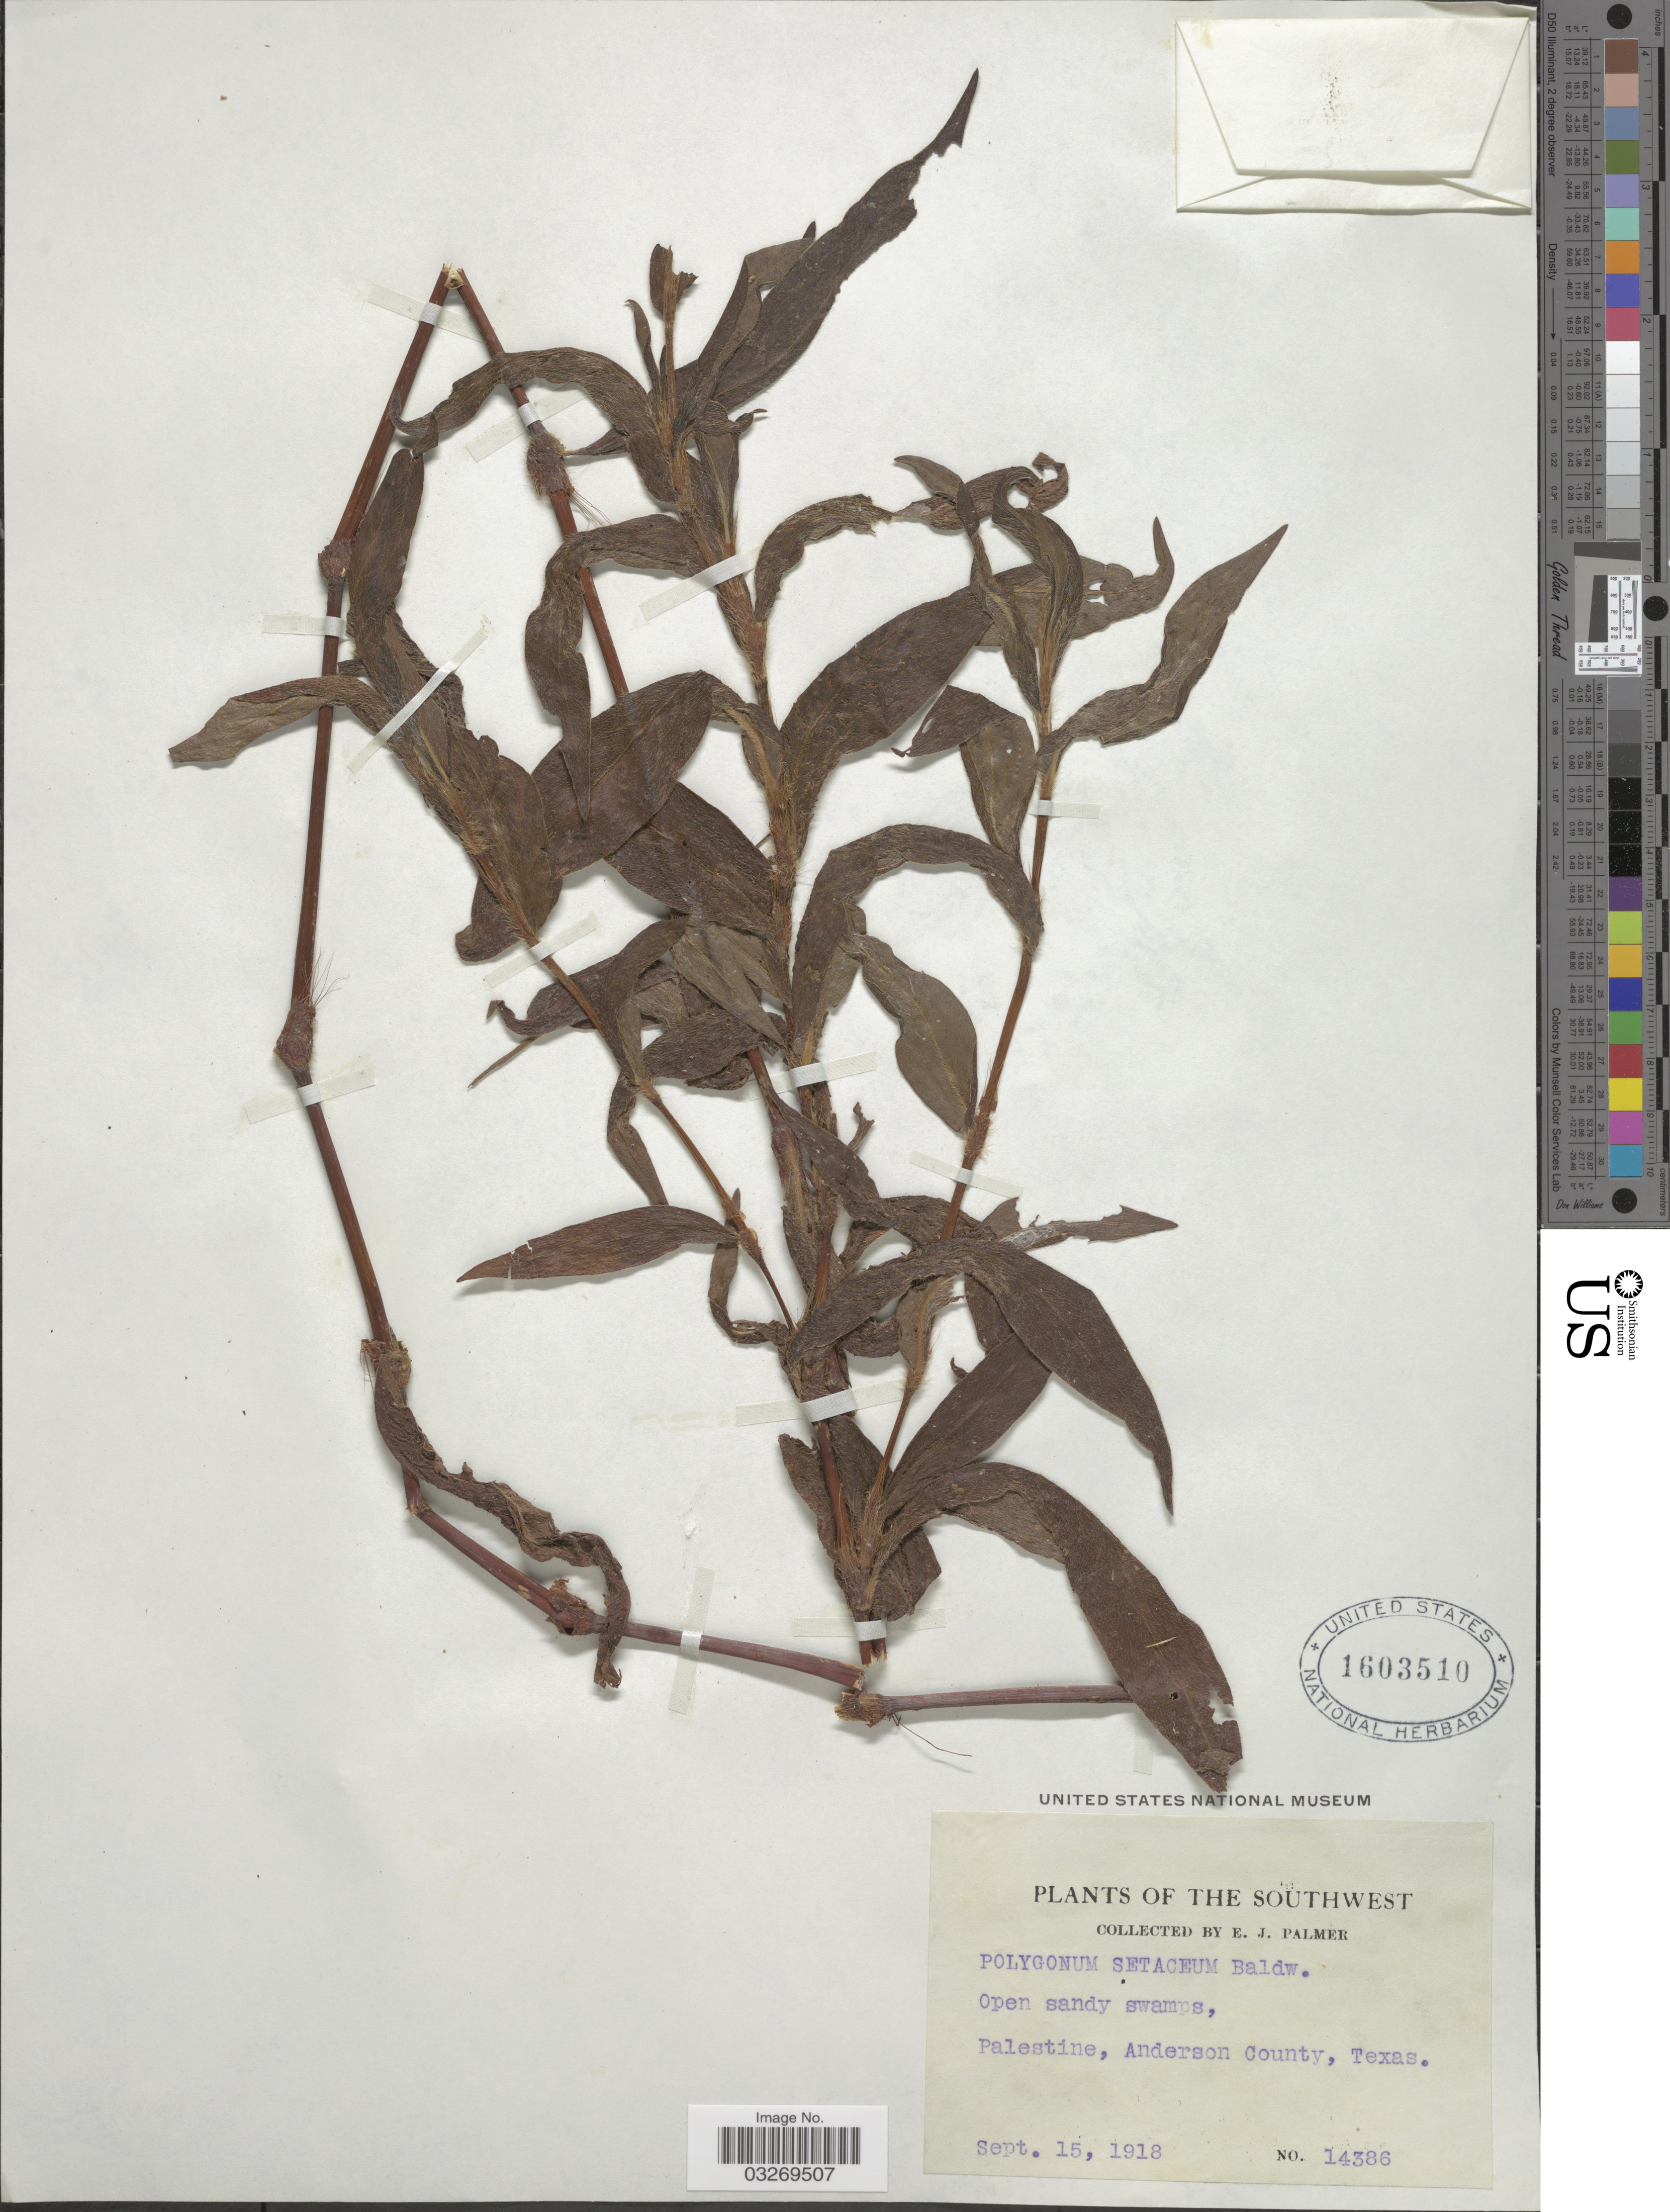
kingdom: Plantae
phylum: Tracheophyta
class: Magnoliopsida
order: Caryophyllales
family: Polygonaceae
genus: Persicaria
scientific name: Persicaria setacea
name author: Small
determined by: Atha, D. E.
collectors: E. J. Palmer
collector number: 14386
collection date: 1918-09-15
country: United States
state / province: Texas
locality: The Southwest, Palestine, Anderson County.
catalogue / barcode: US 1603510